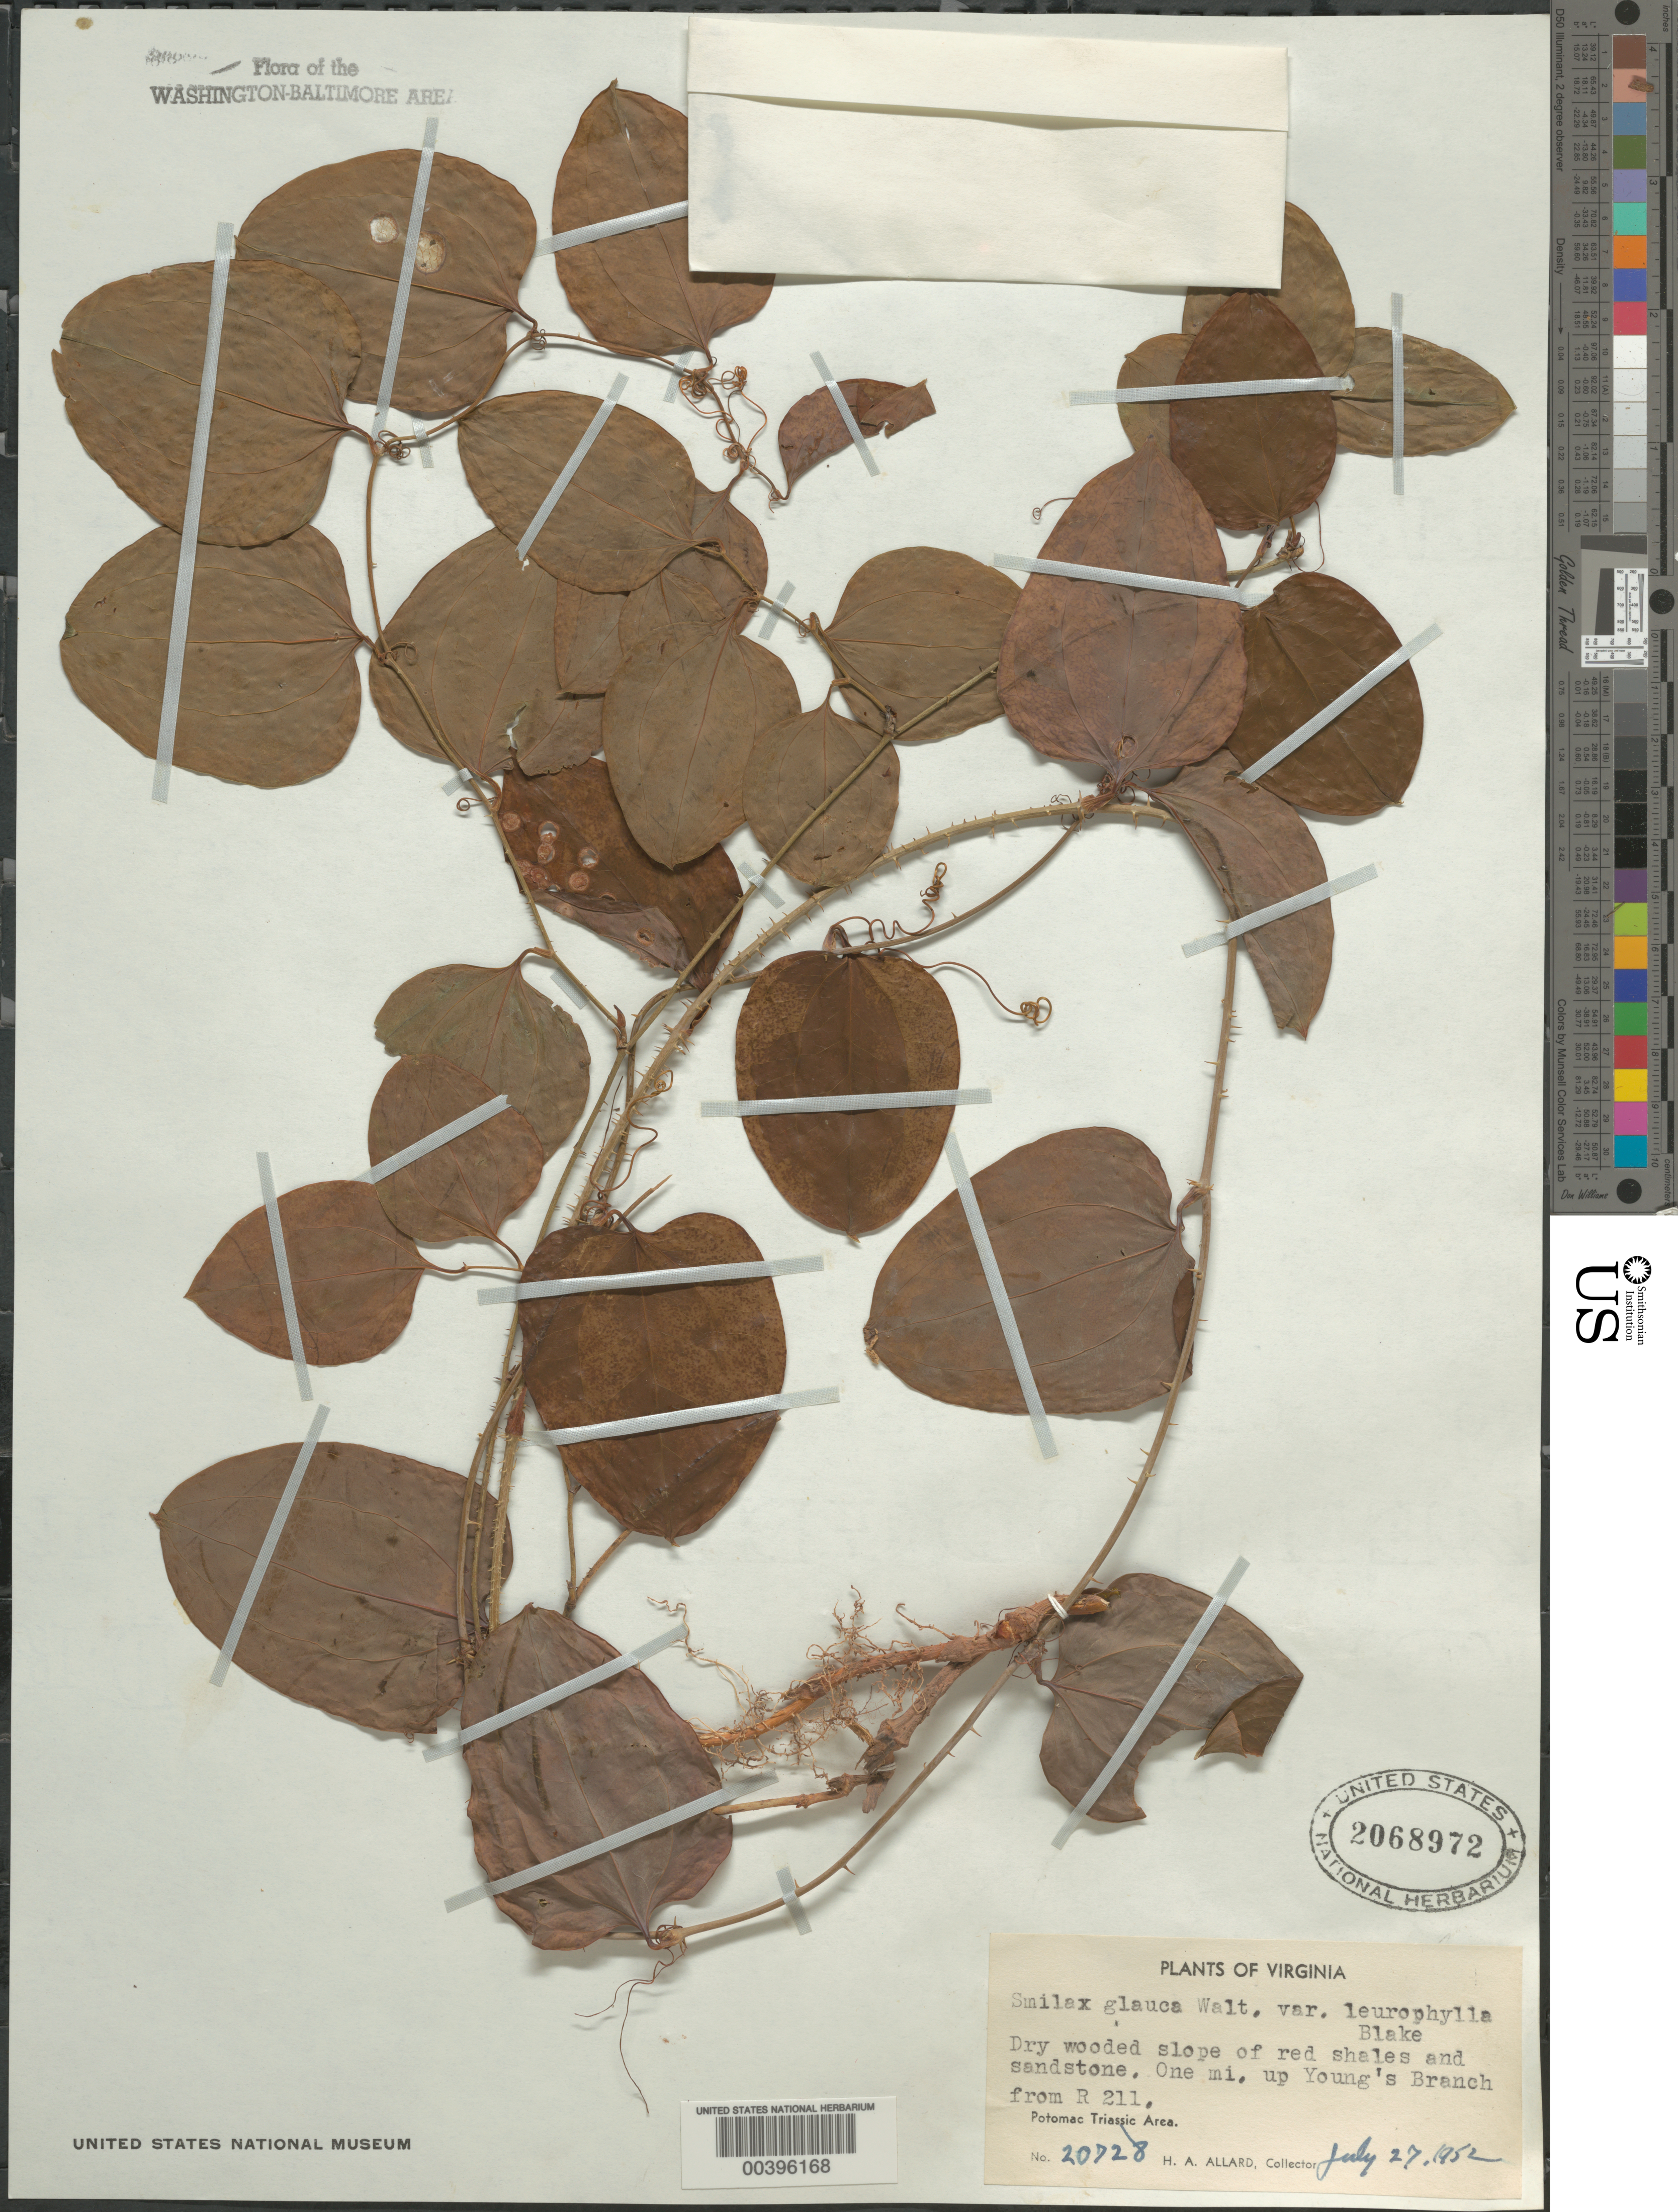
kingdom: Plantae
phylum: Tracheophyta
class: Liliopsida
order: Liliales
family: Smilacaceae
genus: Smilax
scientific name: Smilax glauca var. leurophylla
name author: S.F. Blake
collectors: H. A. Allard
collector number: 20728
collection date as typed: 27 Jul 1952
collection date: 1952-07-27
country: United States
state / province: Virginia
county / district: Loudoun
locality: Upstream from Route 211 on Youngs Branch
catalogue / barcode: US 2068972